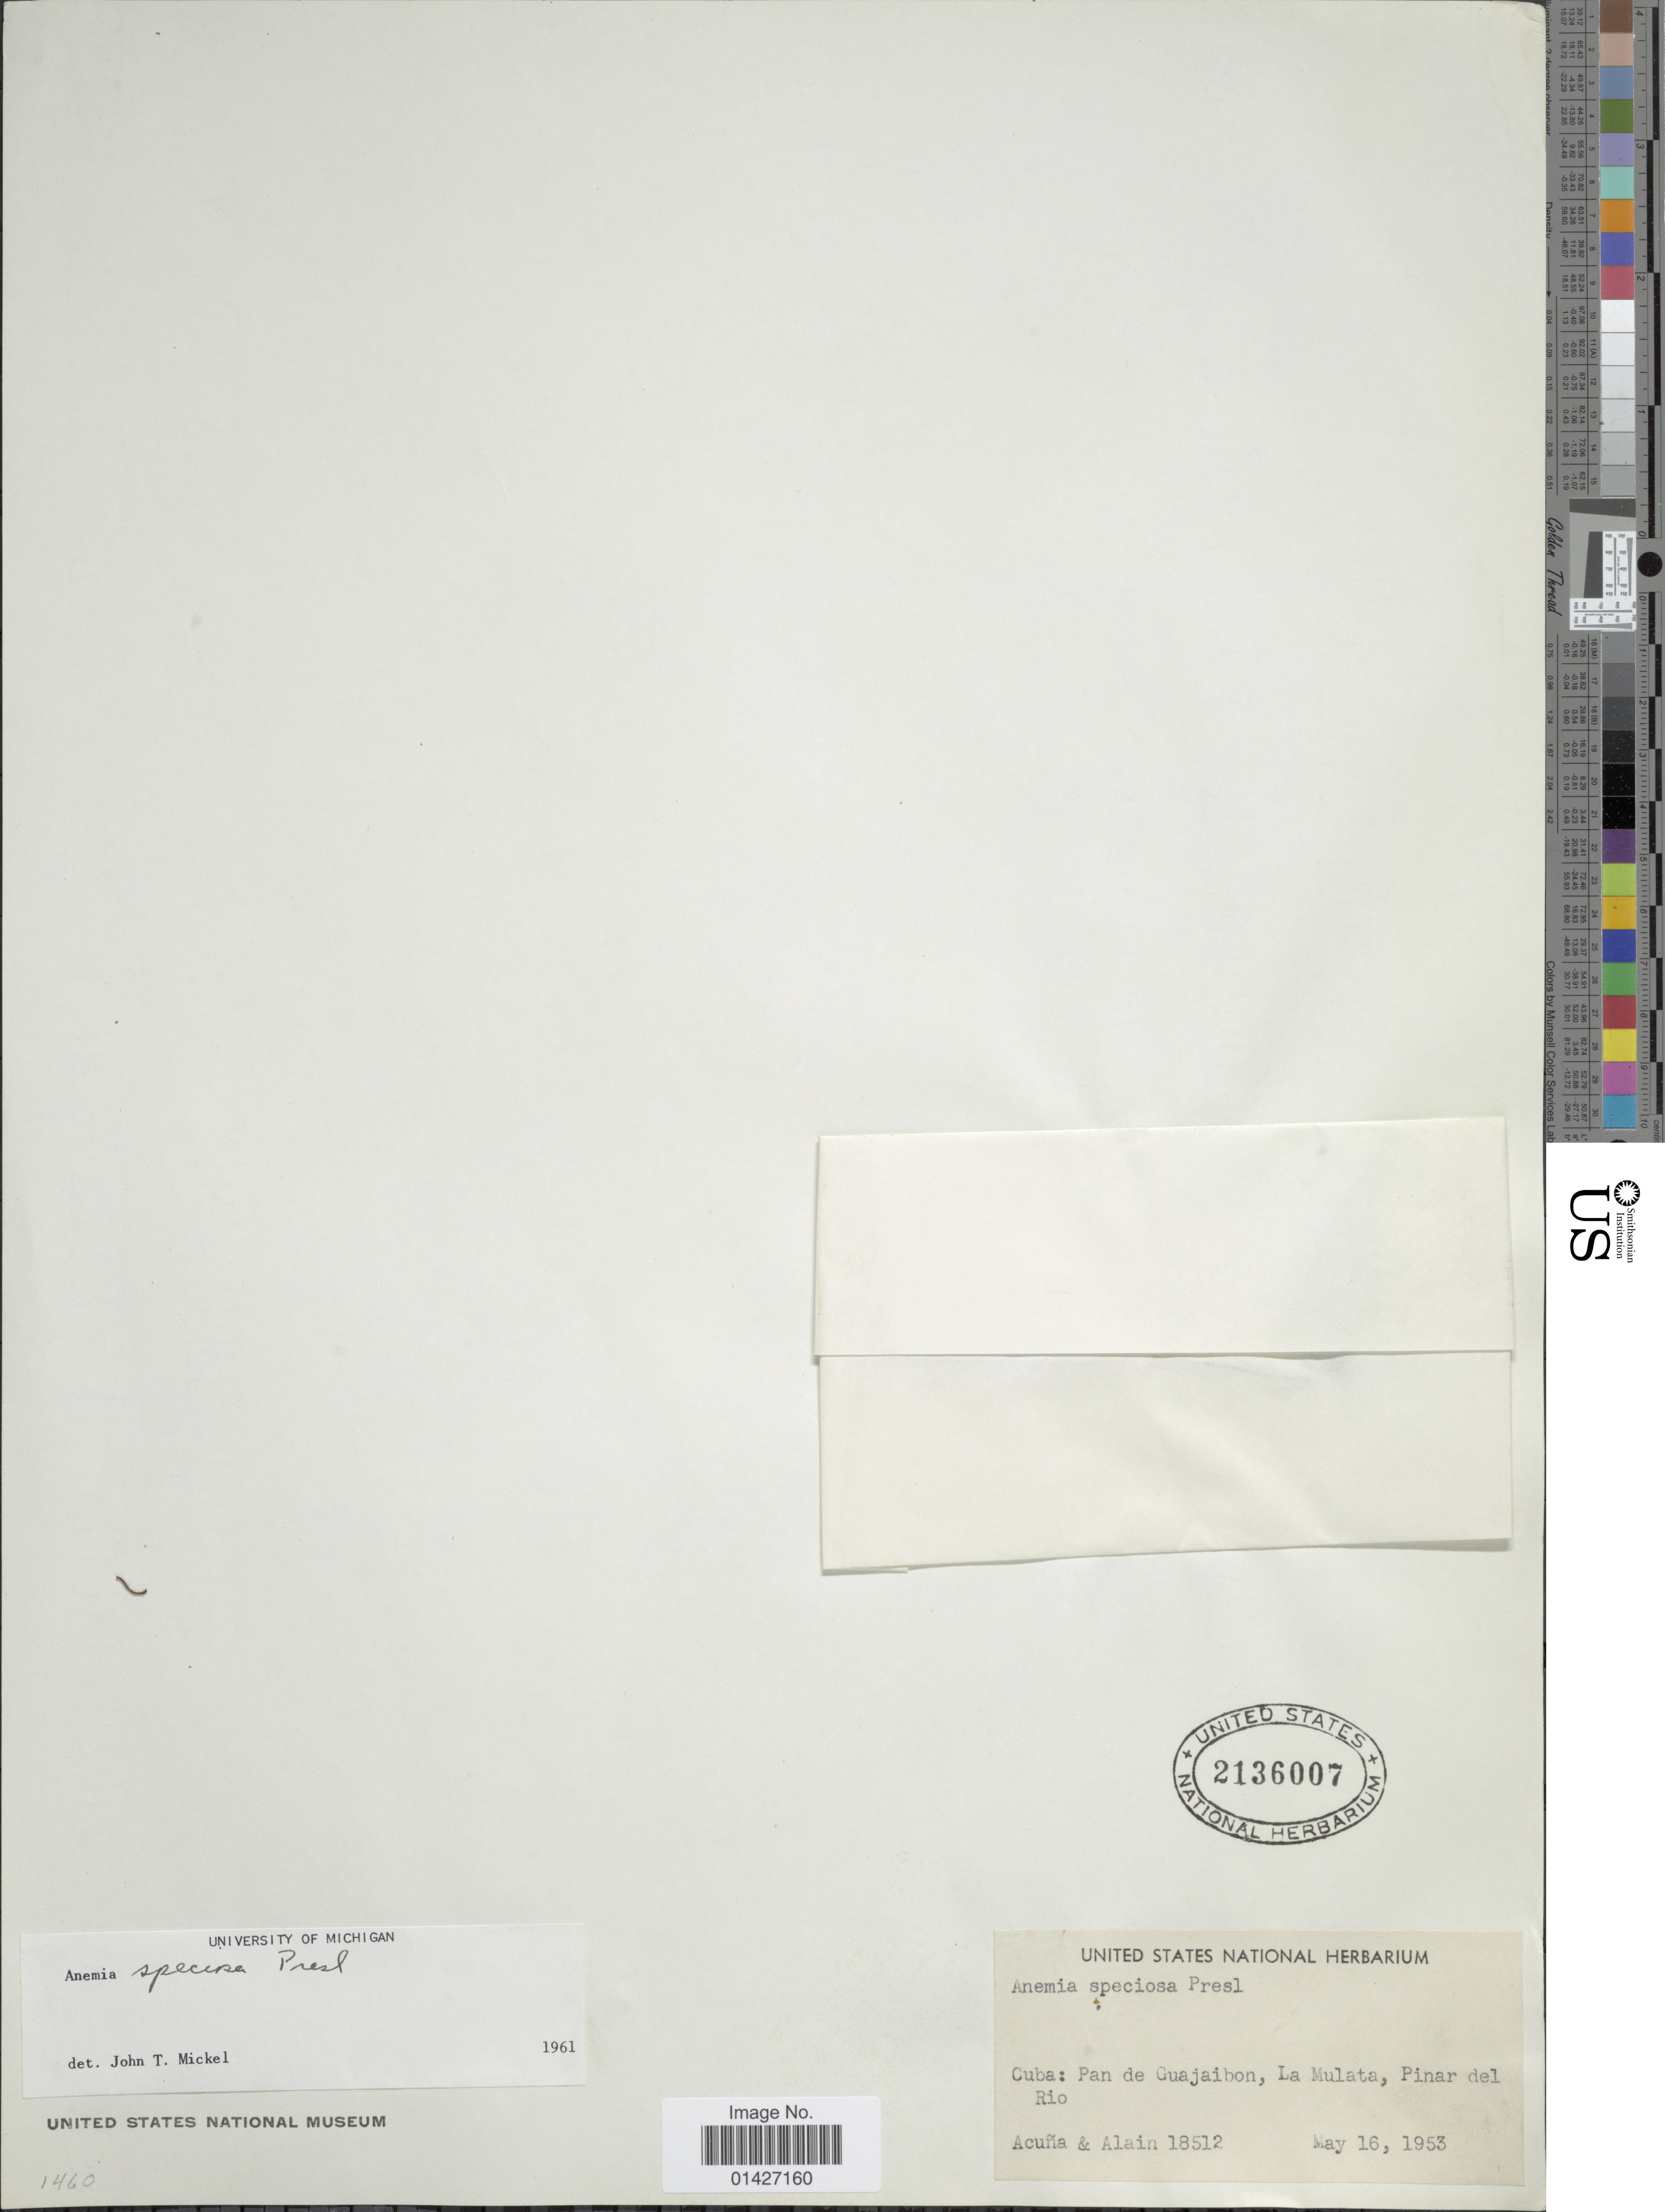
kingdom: Plantae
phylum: Tracheophyta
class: Polypodiopsida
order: Schizaeales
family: Anemiaceae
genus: Anemia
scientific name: Anemia speciosa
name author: C. Presl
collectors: Acuña & Alain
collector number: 18512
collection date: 1953-05-16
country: Cuba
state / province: Pinar del Río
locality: Pan de Cuajaibon, La Mulata, Pinar del Rio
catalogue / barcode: US 2136007